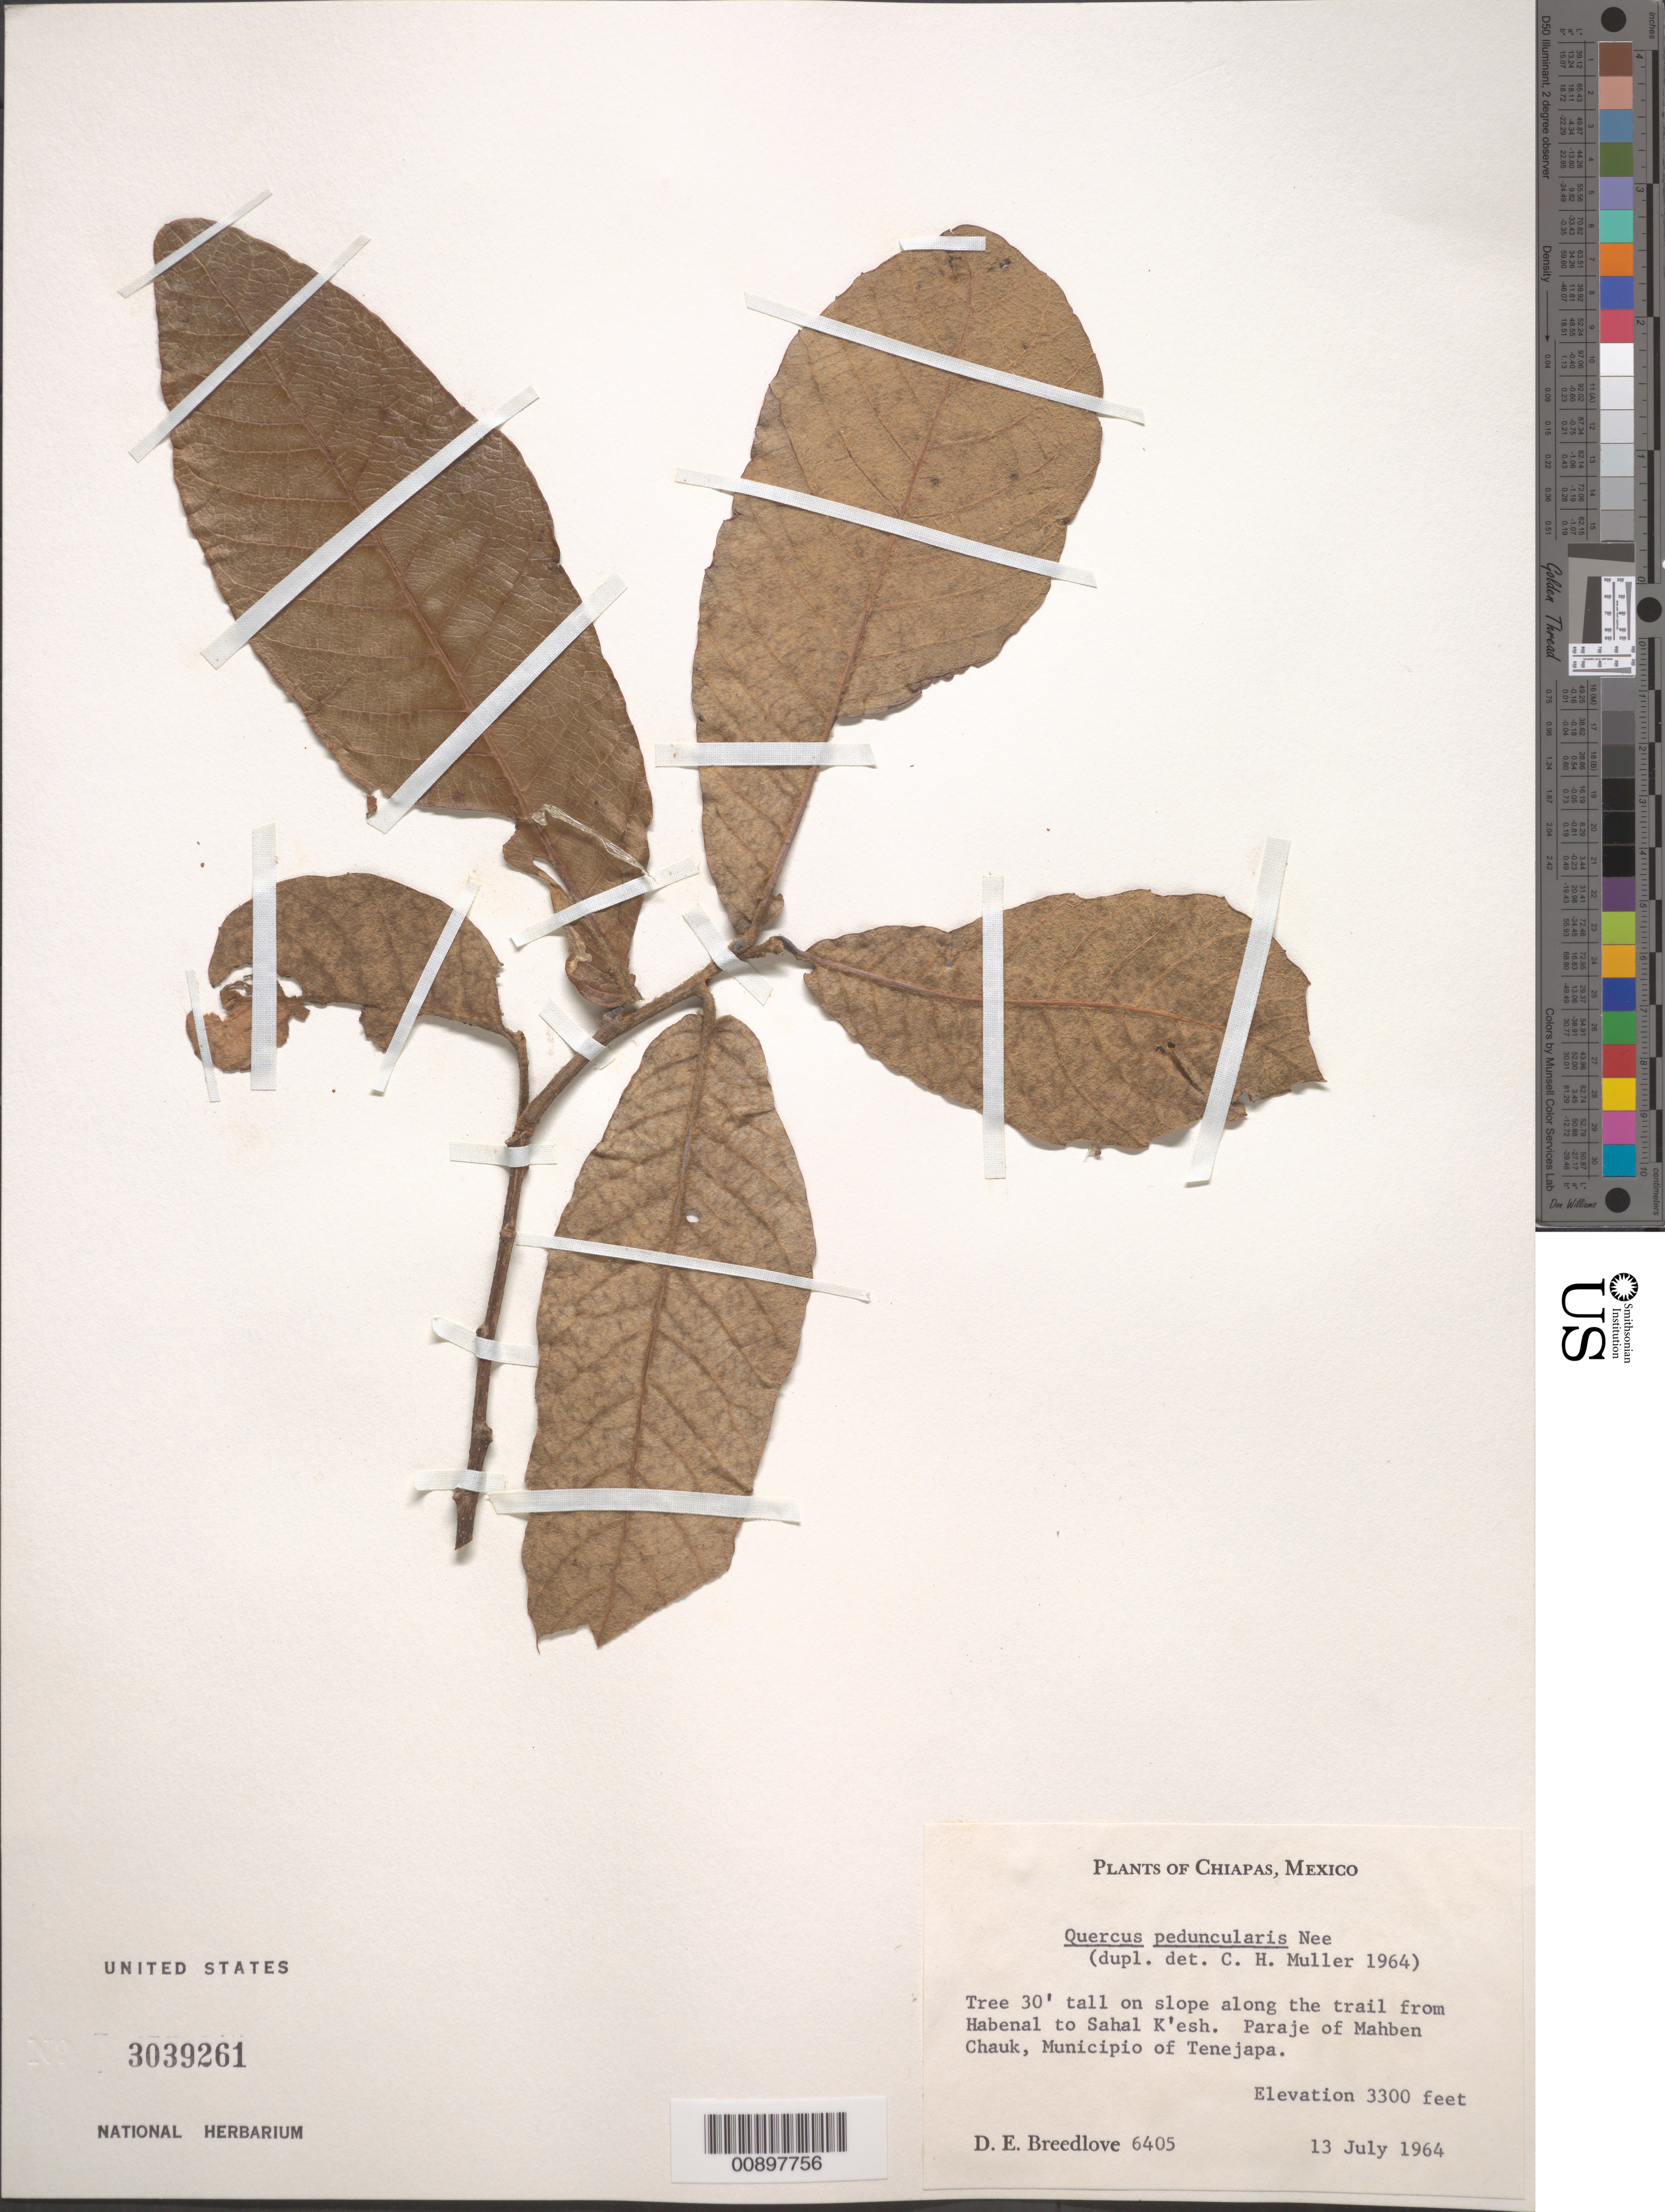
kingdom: Plantae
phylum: Tracheophyta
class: Magnoliopsida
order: Fagales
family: Fagaceae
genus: Quercus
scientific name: Quercus peduncularis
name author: Née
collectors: D. E. Breedlove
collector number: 6405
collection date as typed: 13 Jul 1964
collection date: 1964-07-13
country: Mexico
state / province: Chiapas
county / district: Tenejapa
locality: Along trail from Habenal to Sahal K'esh. Paraje of Mahben Chauk, Municipio of Tenejapa, Chiapas.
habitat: On slope along trail.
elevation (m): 1006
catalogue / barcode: US 3039261